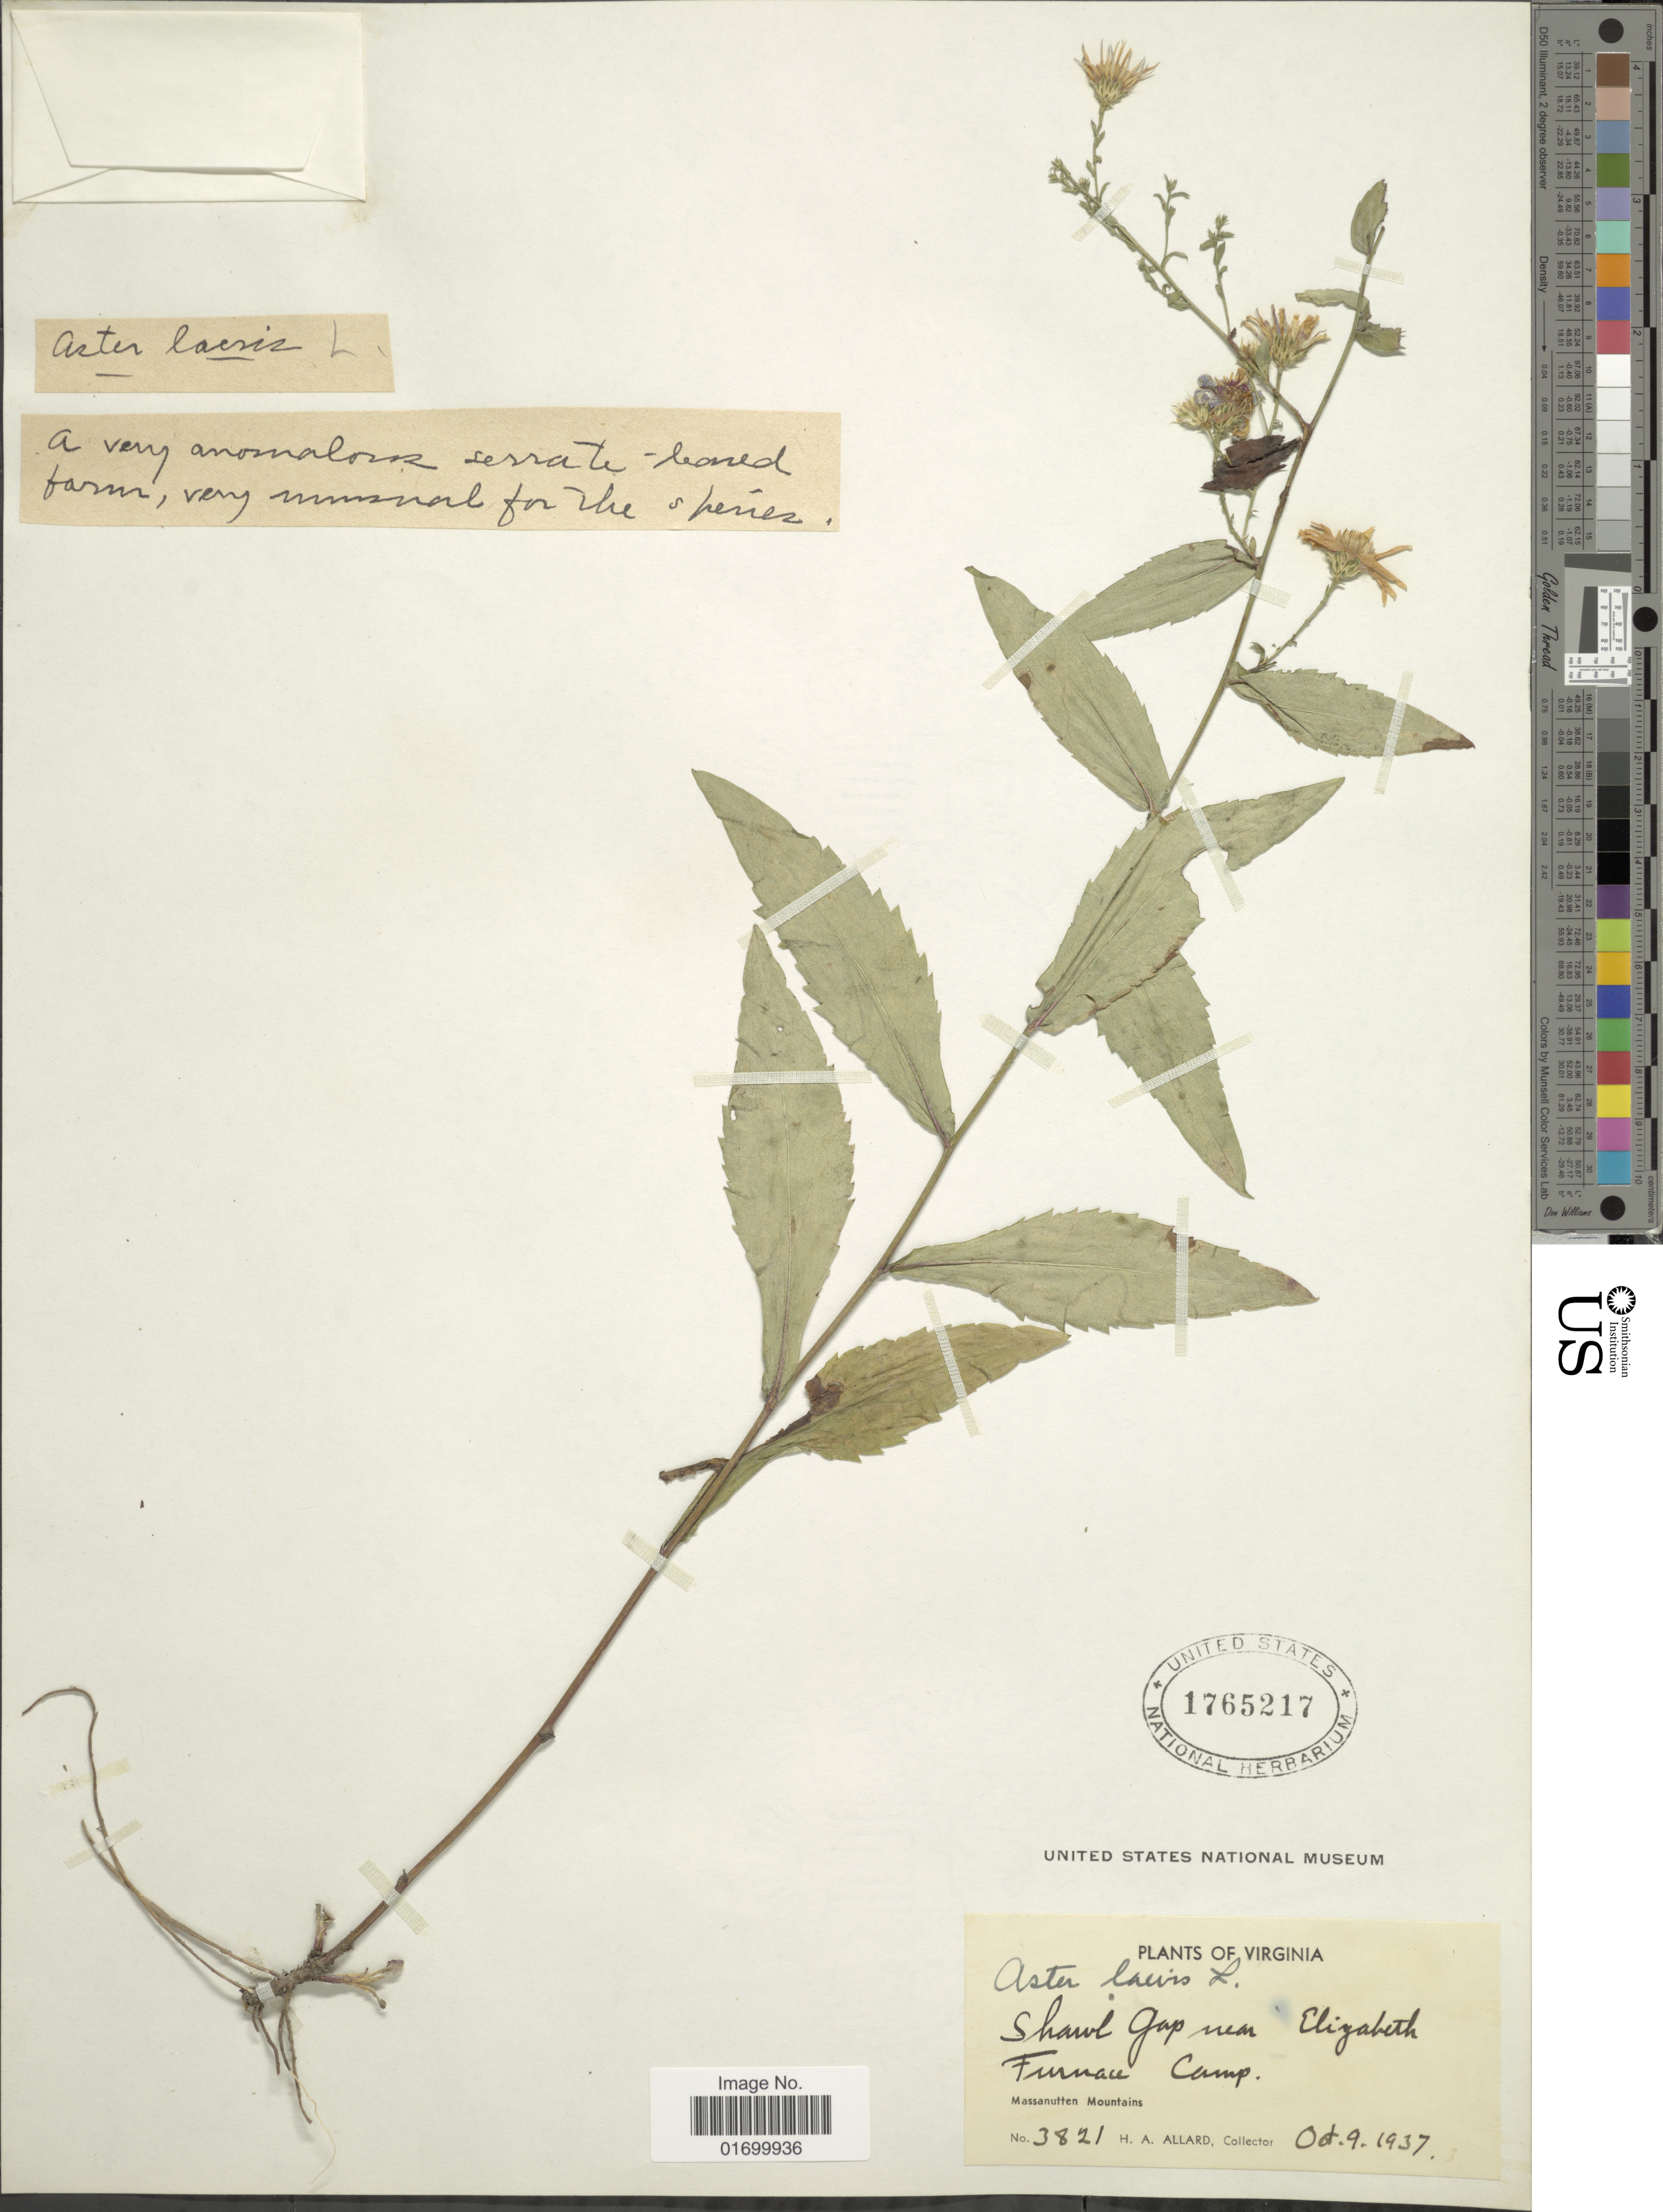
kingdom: Plantae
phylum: Tracheophyta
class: Magnoliopsida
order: Asterales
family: Asteraceae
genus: Symphyotrichum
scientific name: Symphyotrichum laeve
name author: (L.) Á. Löve & D. Löve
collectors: H. A. Allard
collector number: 3821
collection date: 1937-10-09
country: United States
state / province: Virginia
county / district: Shenandoah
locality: Shovel Gap near Elizabeth Furnace Camp, Massanutten Mountains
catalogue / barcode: US 1765217